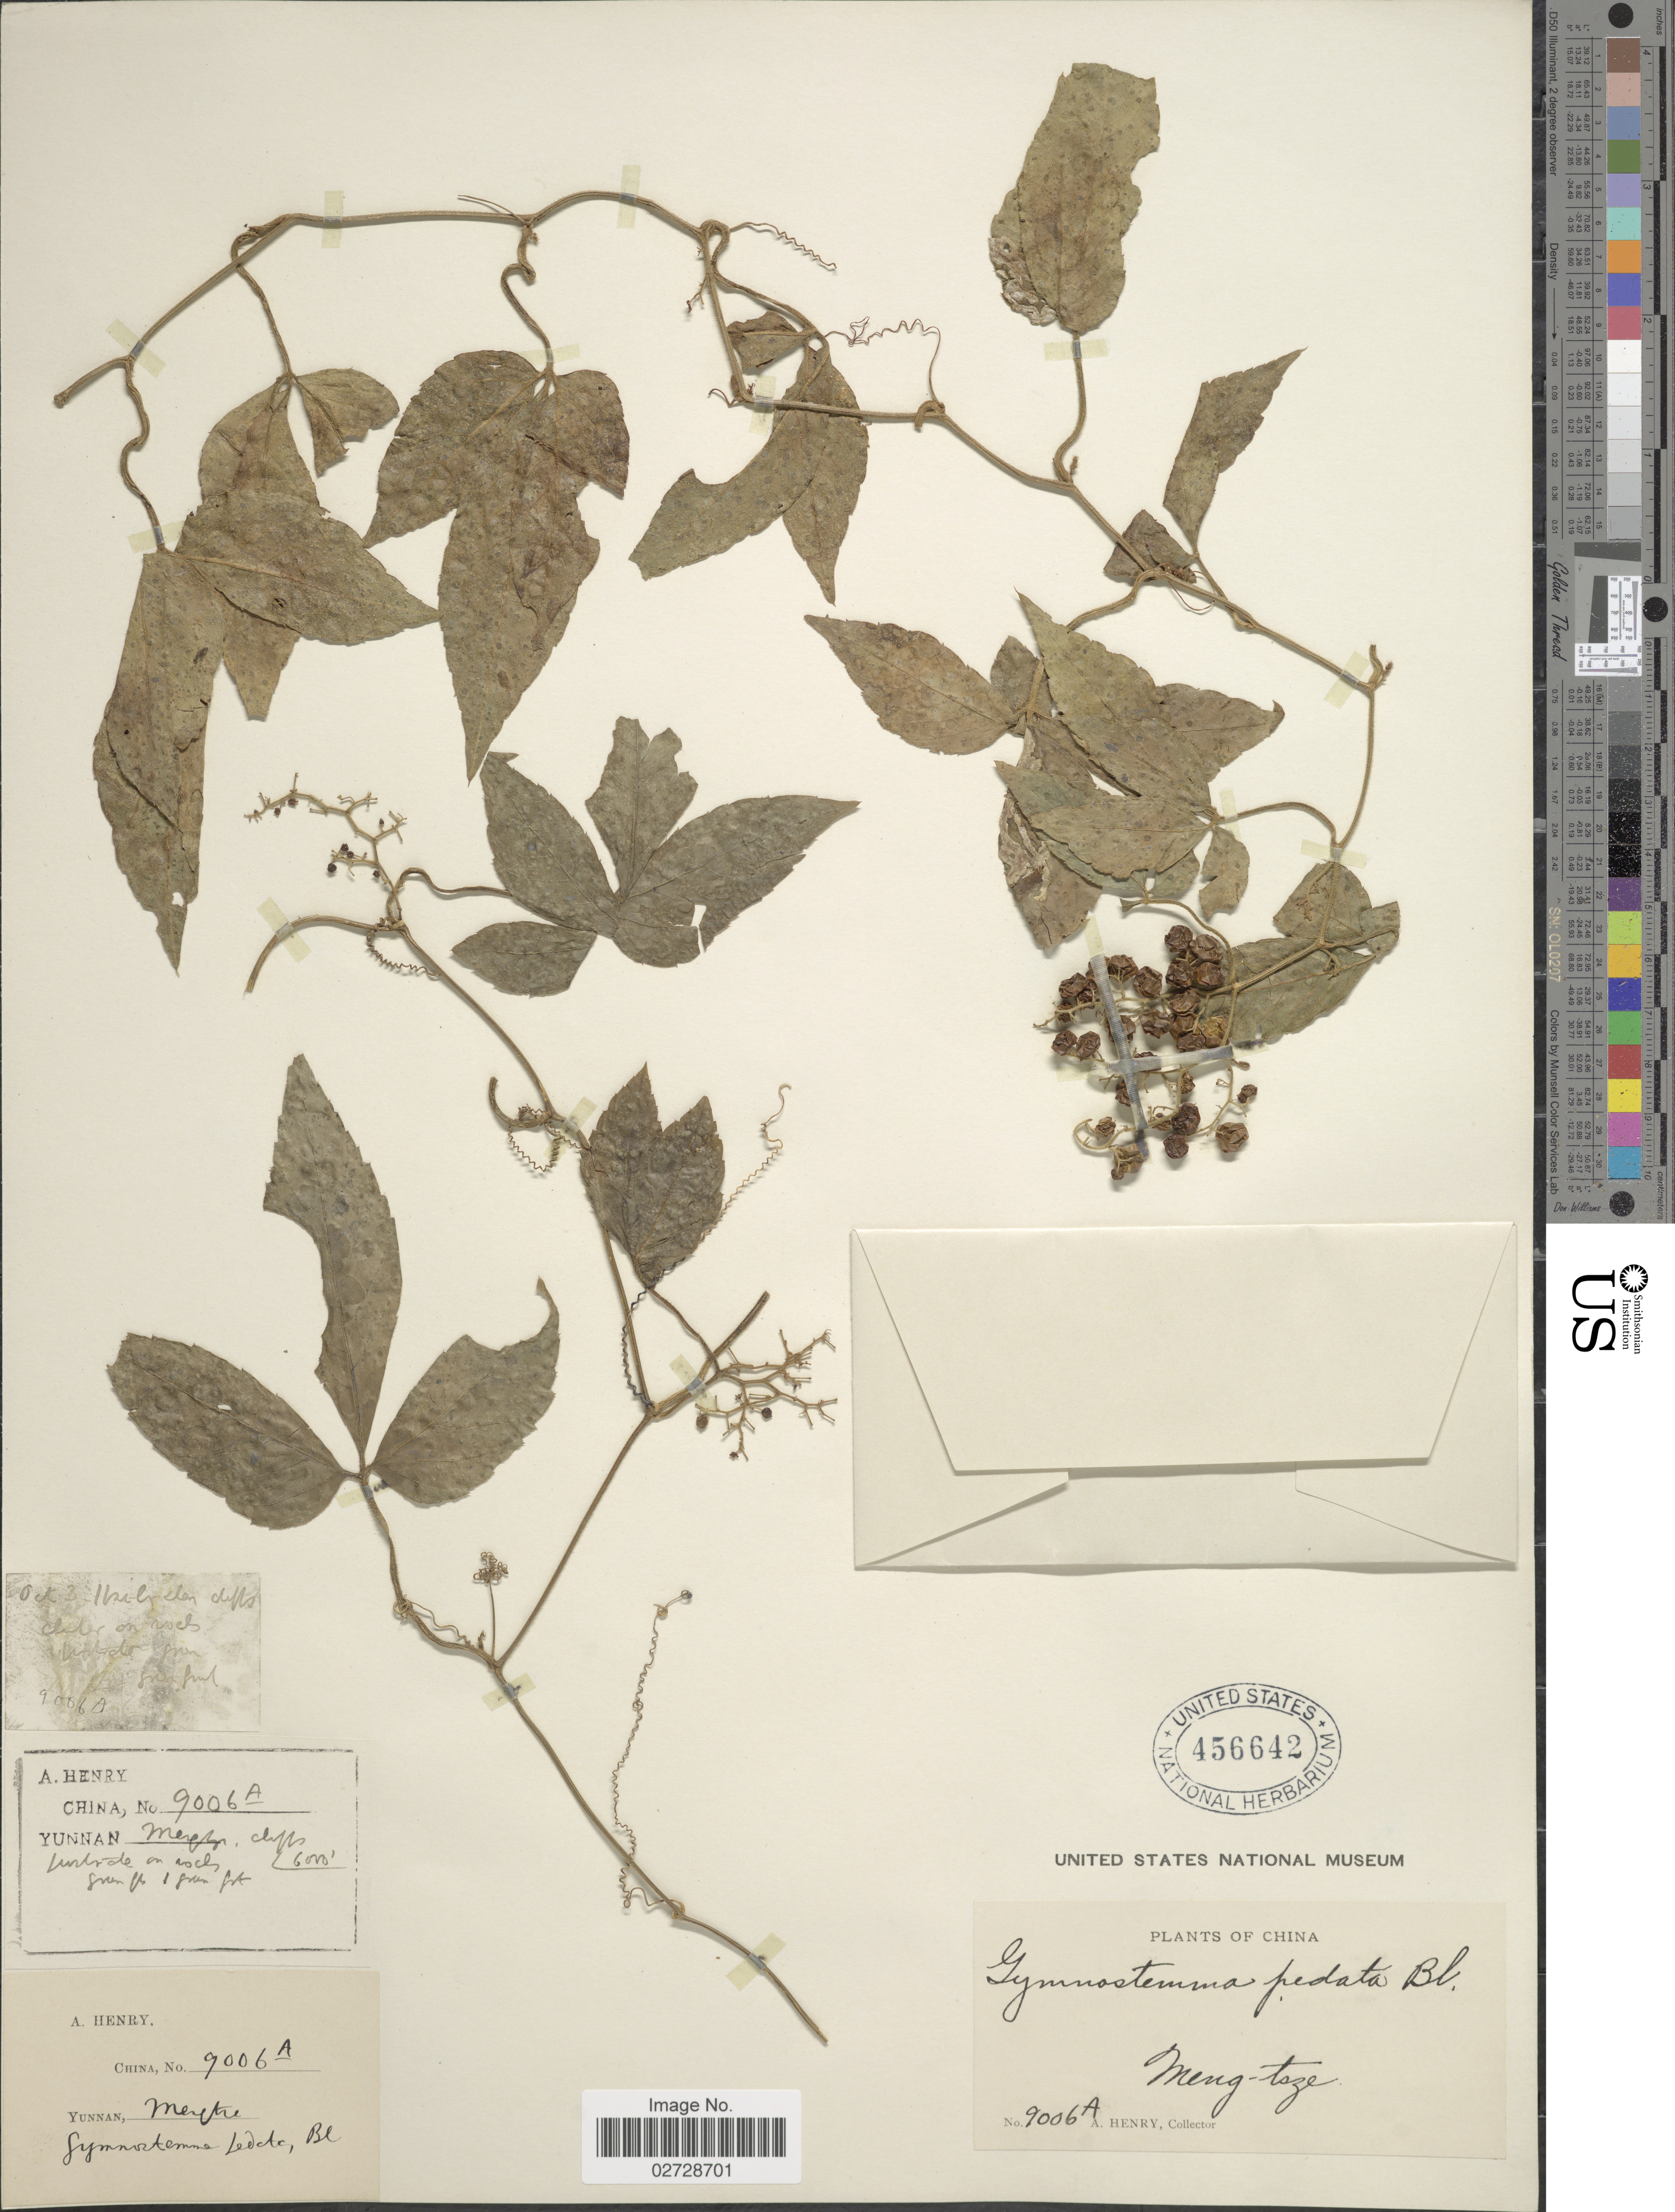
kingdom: Plantae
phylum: Tracheophyta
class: Magnoliopsida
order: Cucurbitales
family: Cucurbitaceae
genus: Gynostemma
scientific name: Gynostemma pentaphyllum var. pentaphyllum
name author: (Thunb.) Makino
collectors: A. Henry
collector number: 9006 A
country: China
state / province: Yunnan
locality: Meng-tsze.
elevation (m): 1829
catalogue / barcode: US 456642